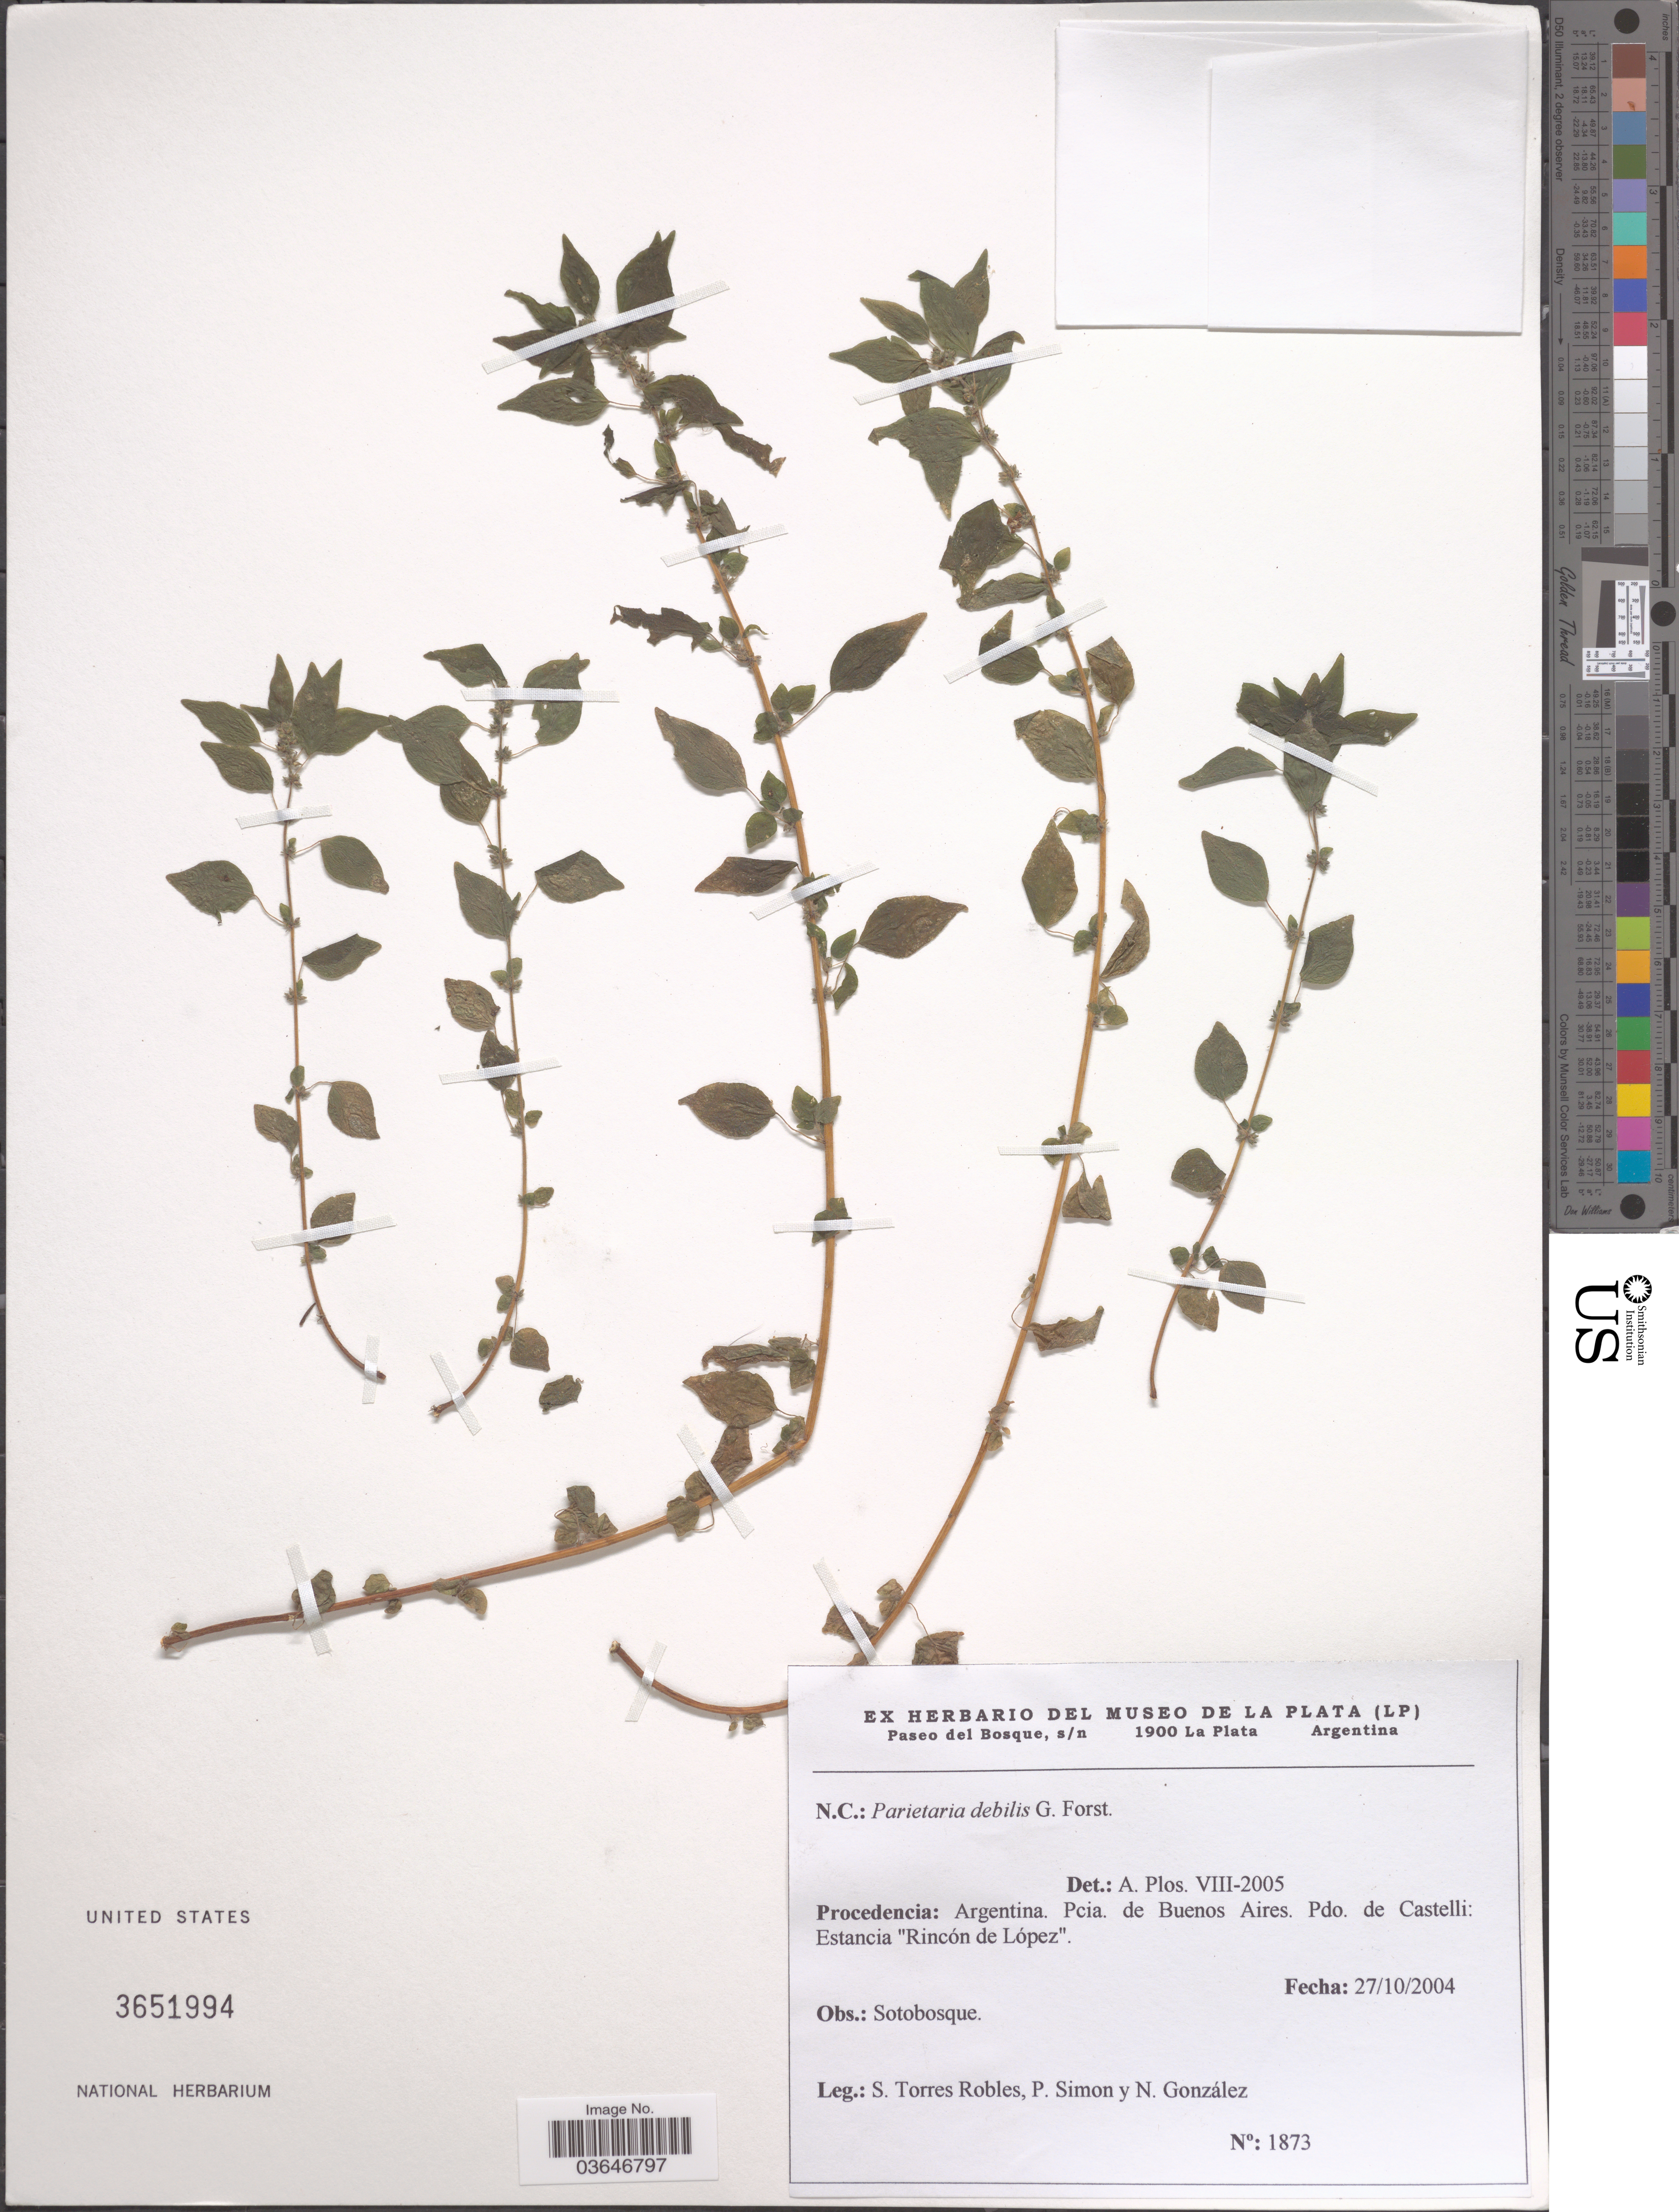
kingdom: Plantae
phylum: Tracheophyta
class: Magnoliopsida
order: Rosales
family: Urticaceae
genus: Parietaria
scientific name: Parietaria debilis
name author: G. Forst.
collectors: S. Torres Robles, P. Simon & N. Gonzalez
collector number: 1873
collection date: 2004-10-27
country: Argentina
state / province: Buenos Aires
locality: Pcia. de Buenos Aires. Pdo. de Castelli: Estancia "Rincón de López".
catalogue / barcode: US 3651994